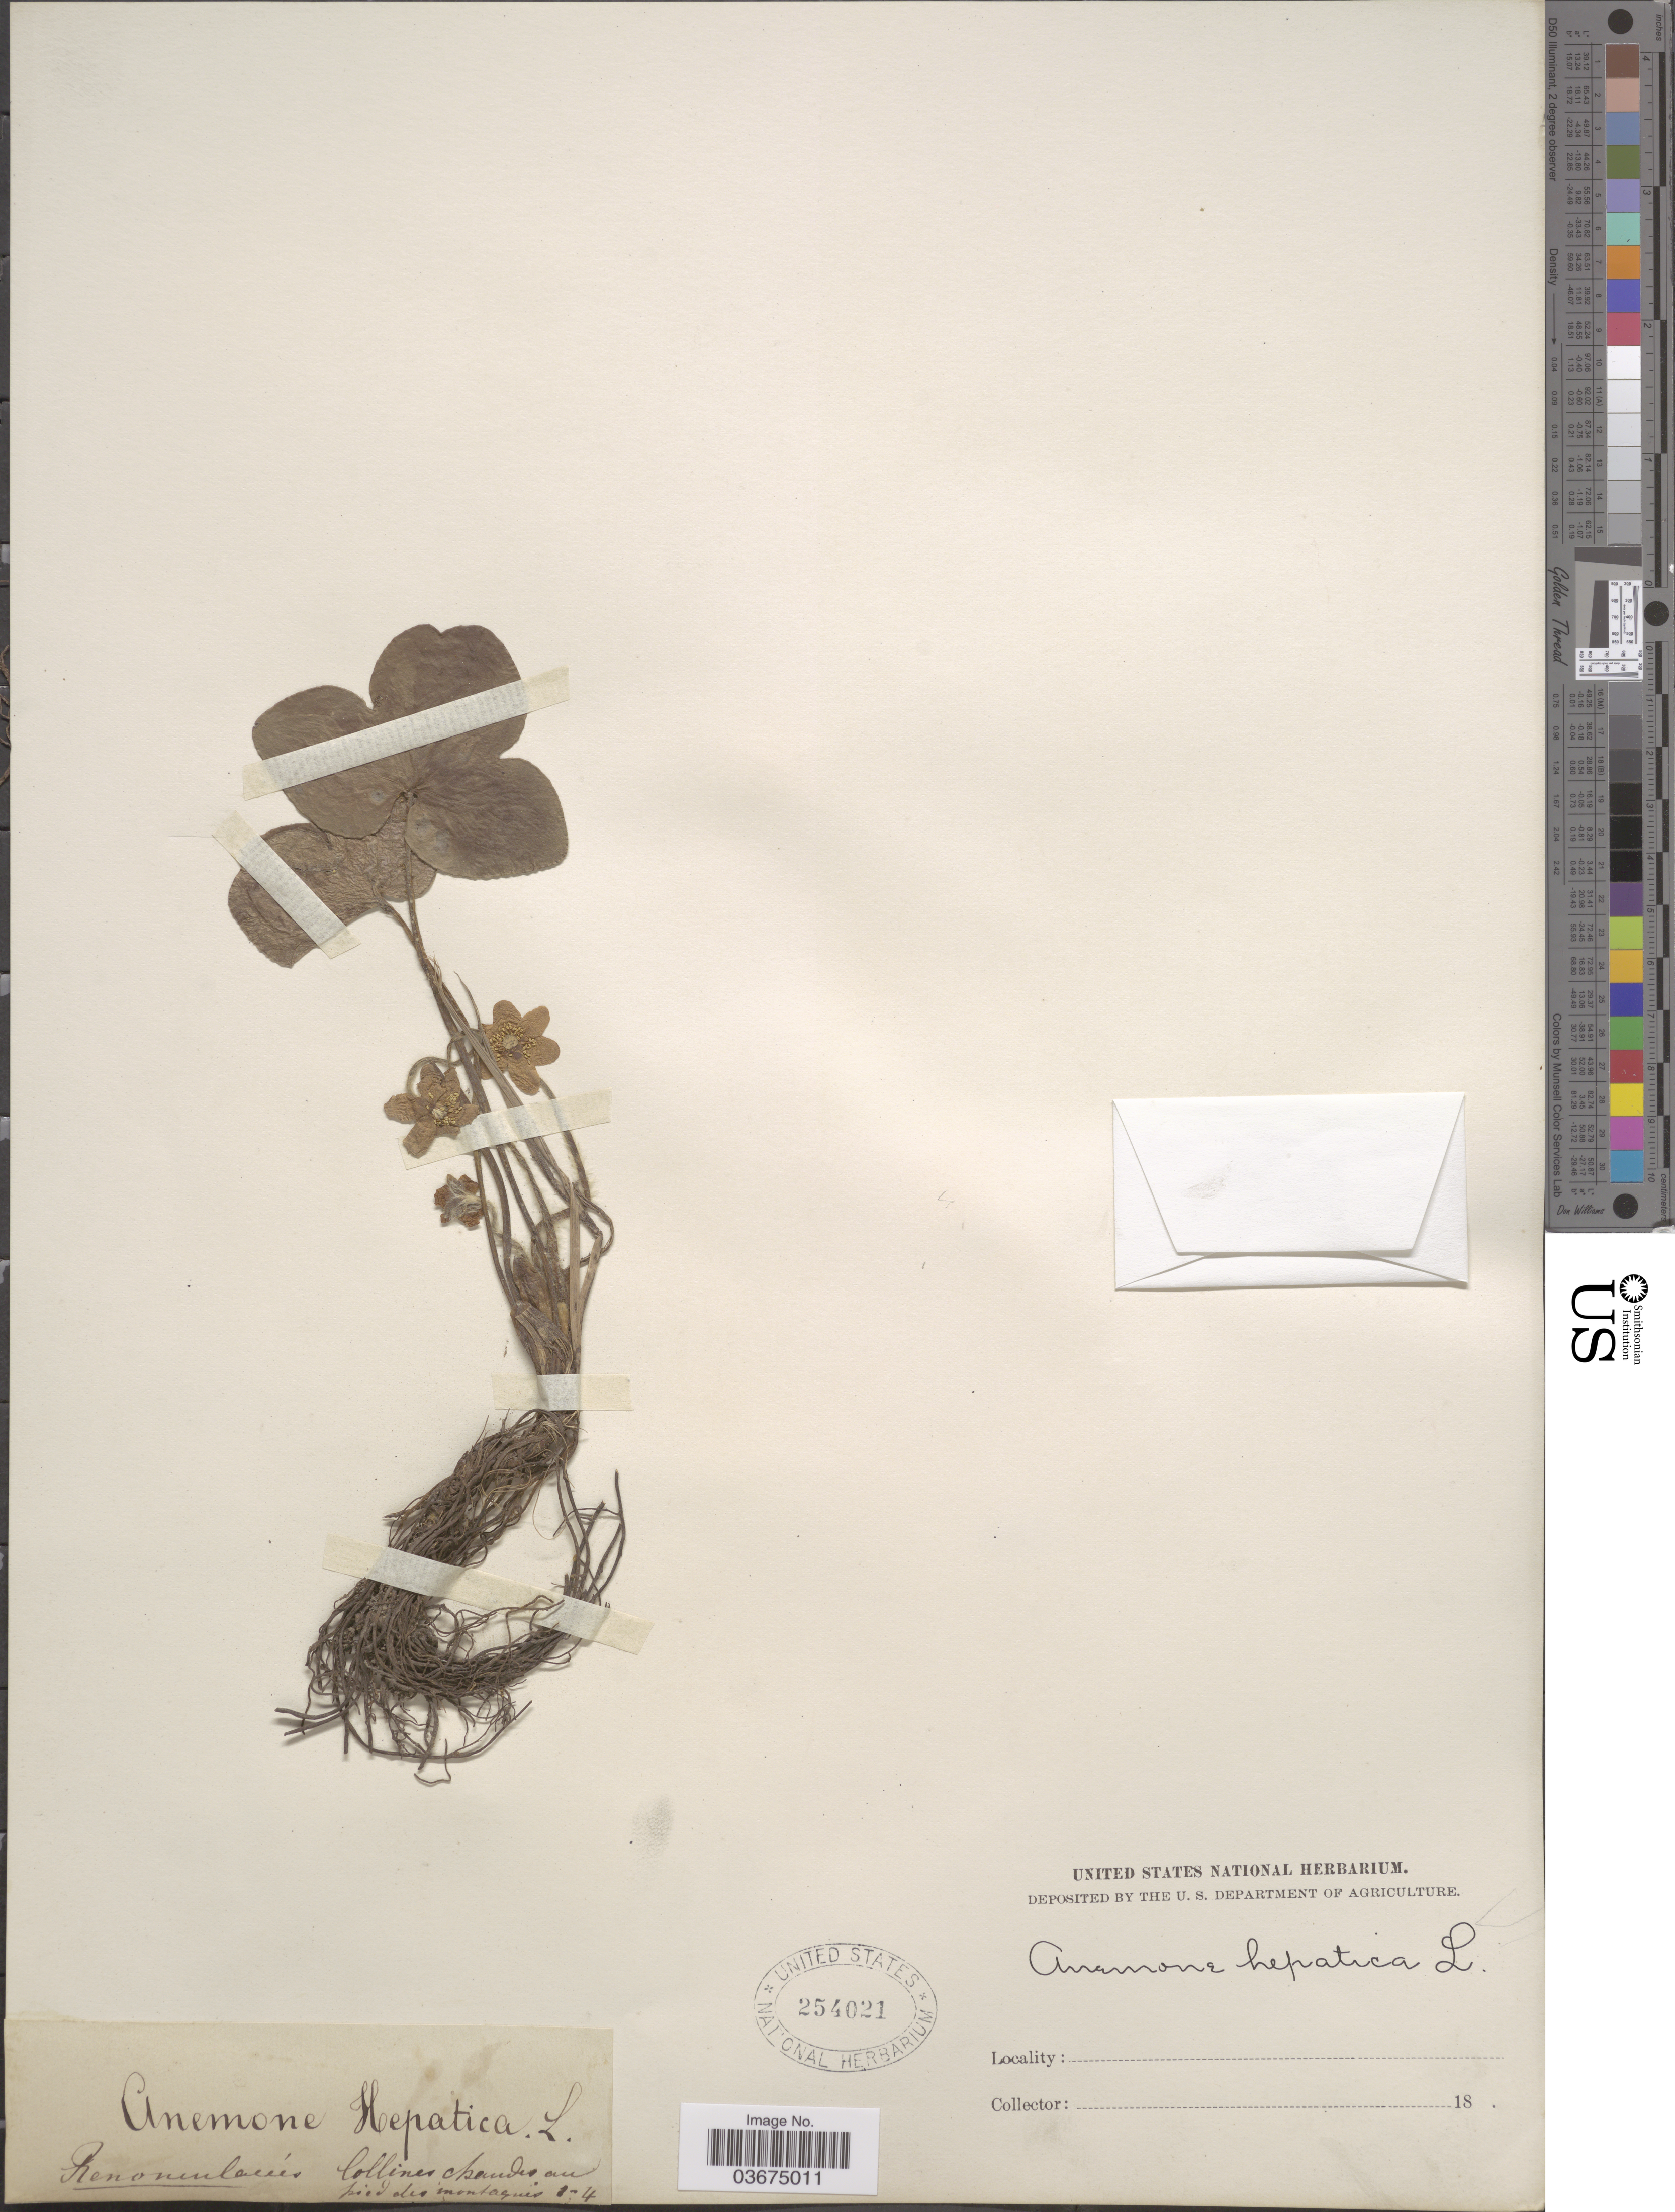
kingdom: Plantae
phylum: Tracheophyta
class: Magnoliopsida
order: Ranunculales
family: Ranunculaceae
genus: Hepatica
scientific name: Hepatica triloba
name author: Chaix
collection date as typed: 18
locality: Renonenlaues [interpreted], Collines hautes [interpreted] au pied des montaquis.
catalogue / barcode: US 254021